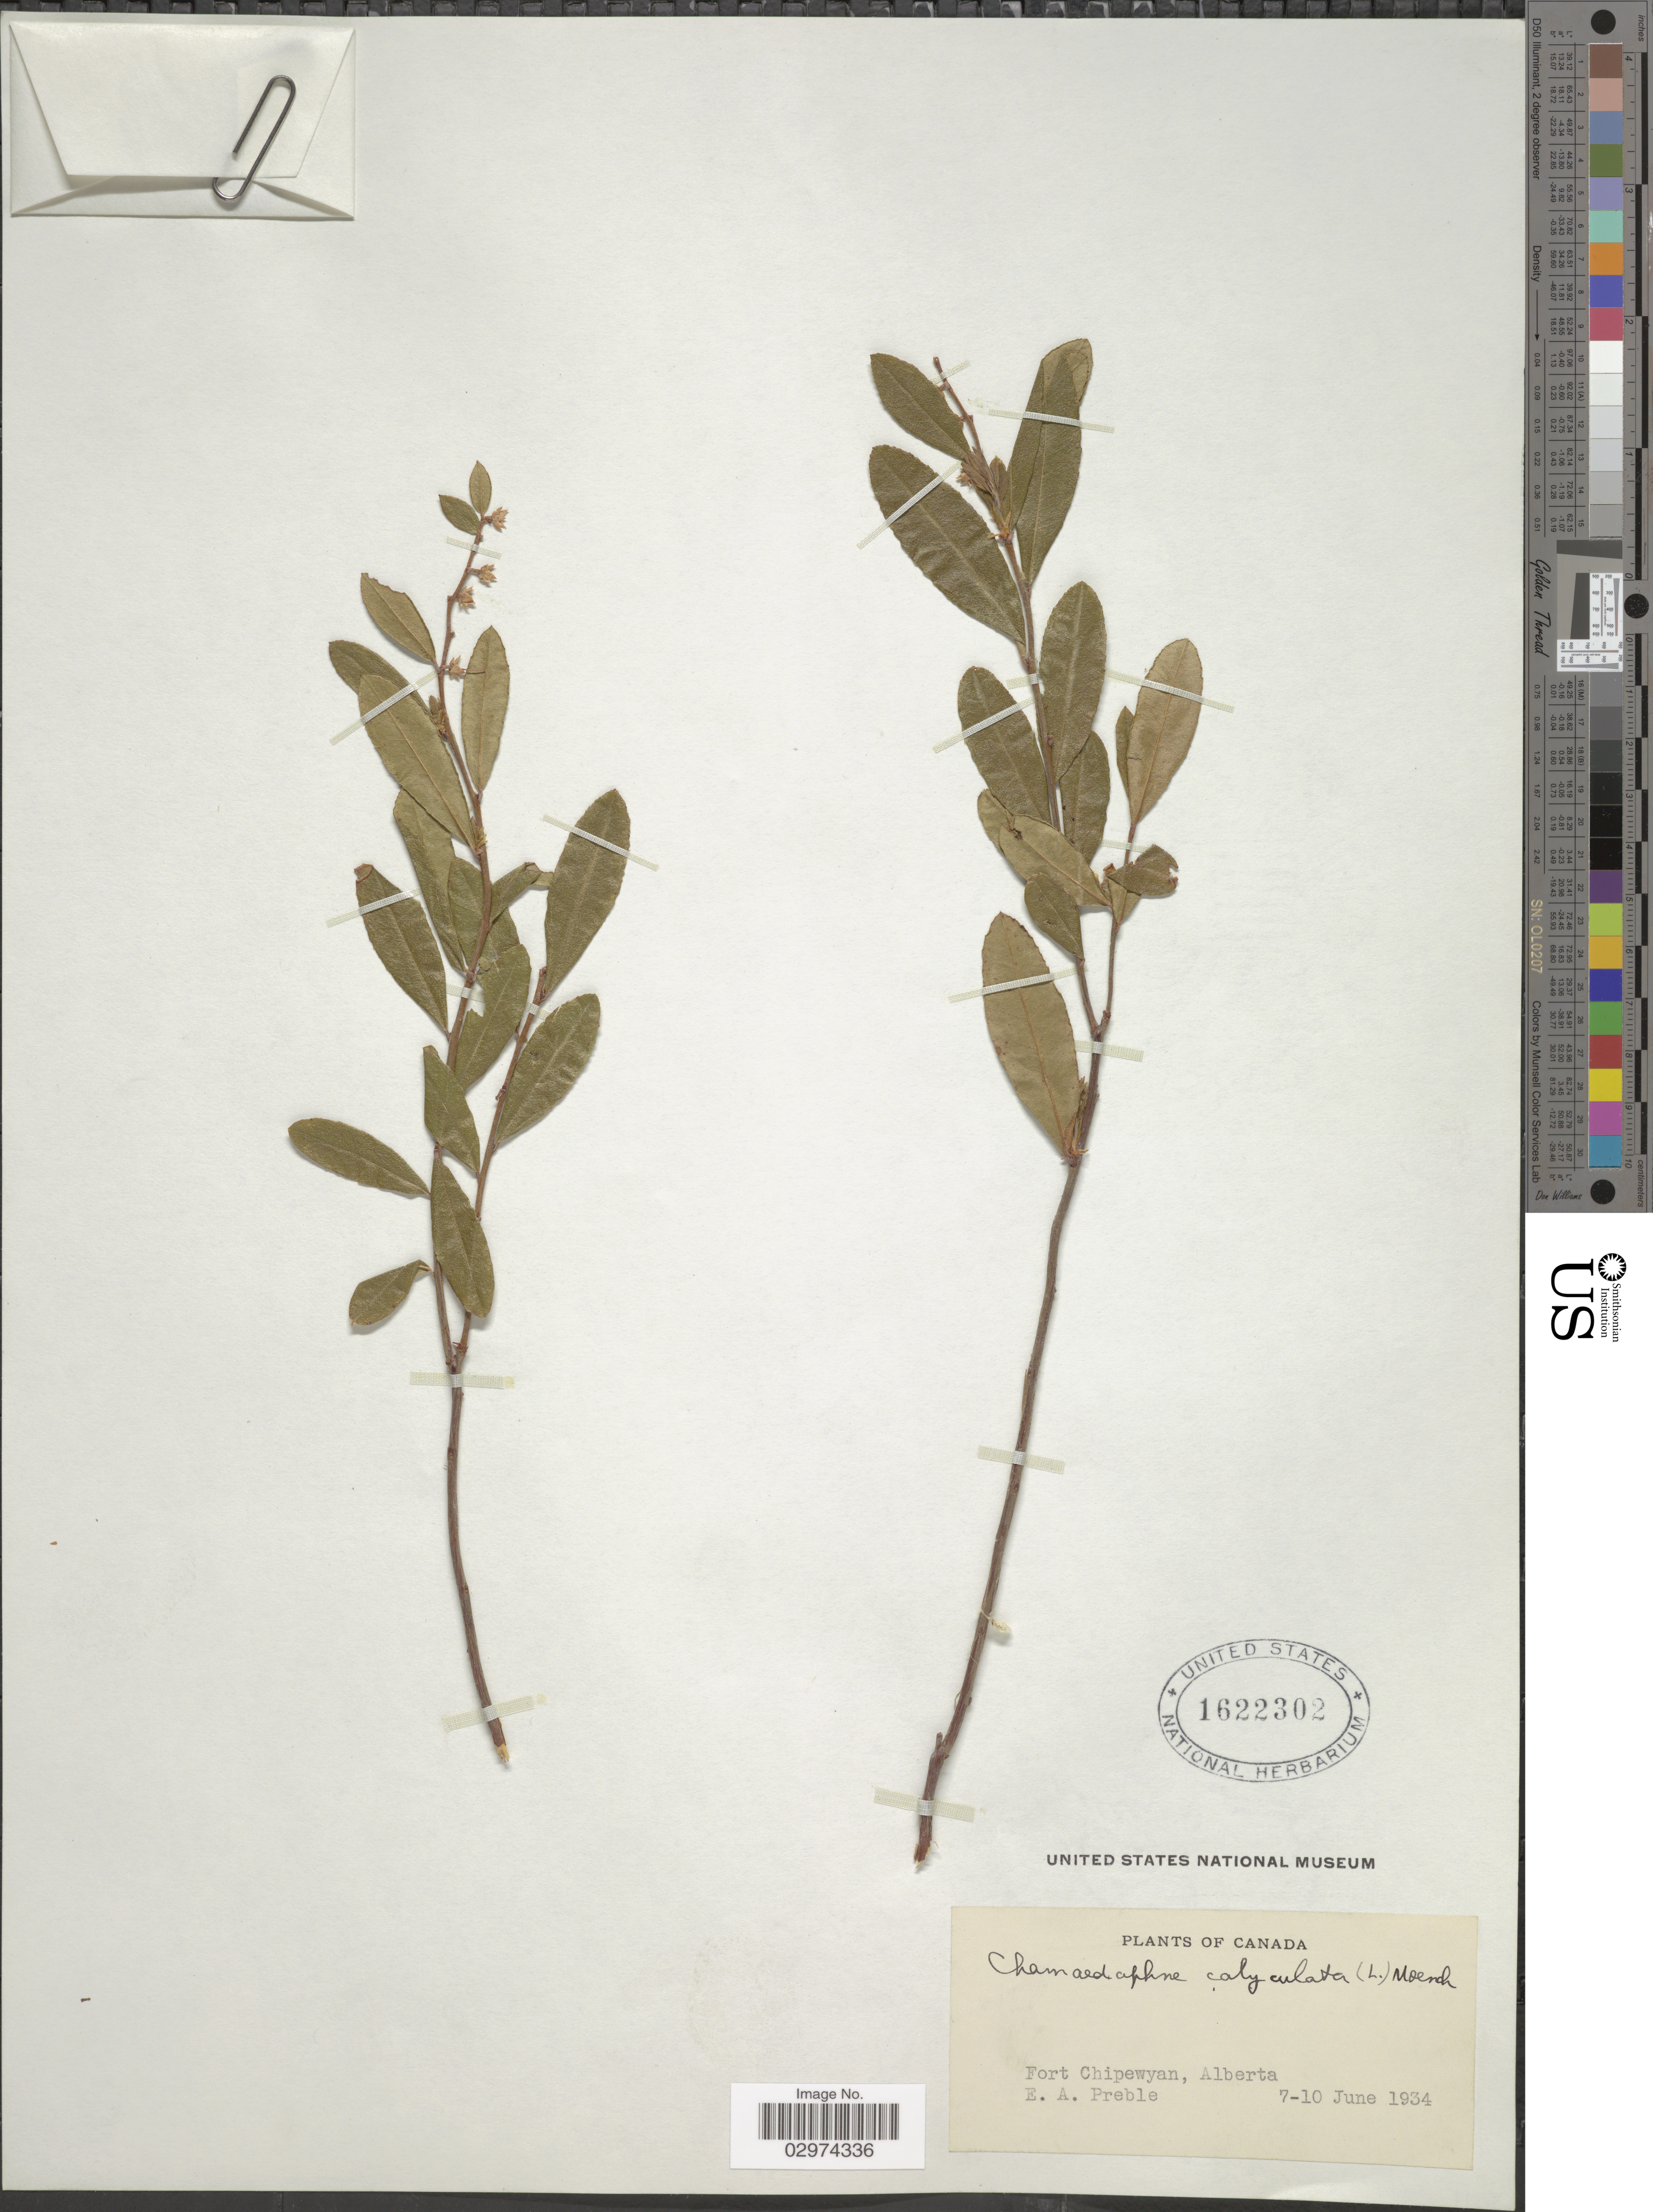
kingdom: Plantae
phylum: Tracheophyta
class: Magnoliopsida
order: Ericales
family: Ericaceae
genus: Chamaedaphne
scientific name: Chamaedaphne calyculata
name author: (L.) Moench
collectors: E. Preble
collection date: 1934-06-07/1934-06-10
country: Canada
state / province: Alberta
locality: Fort Chipewyan.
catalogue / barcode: US 1622302